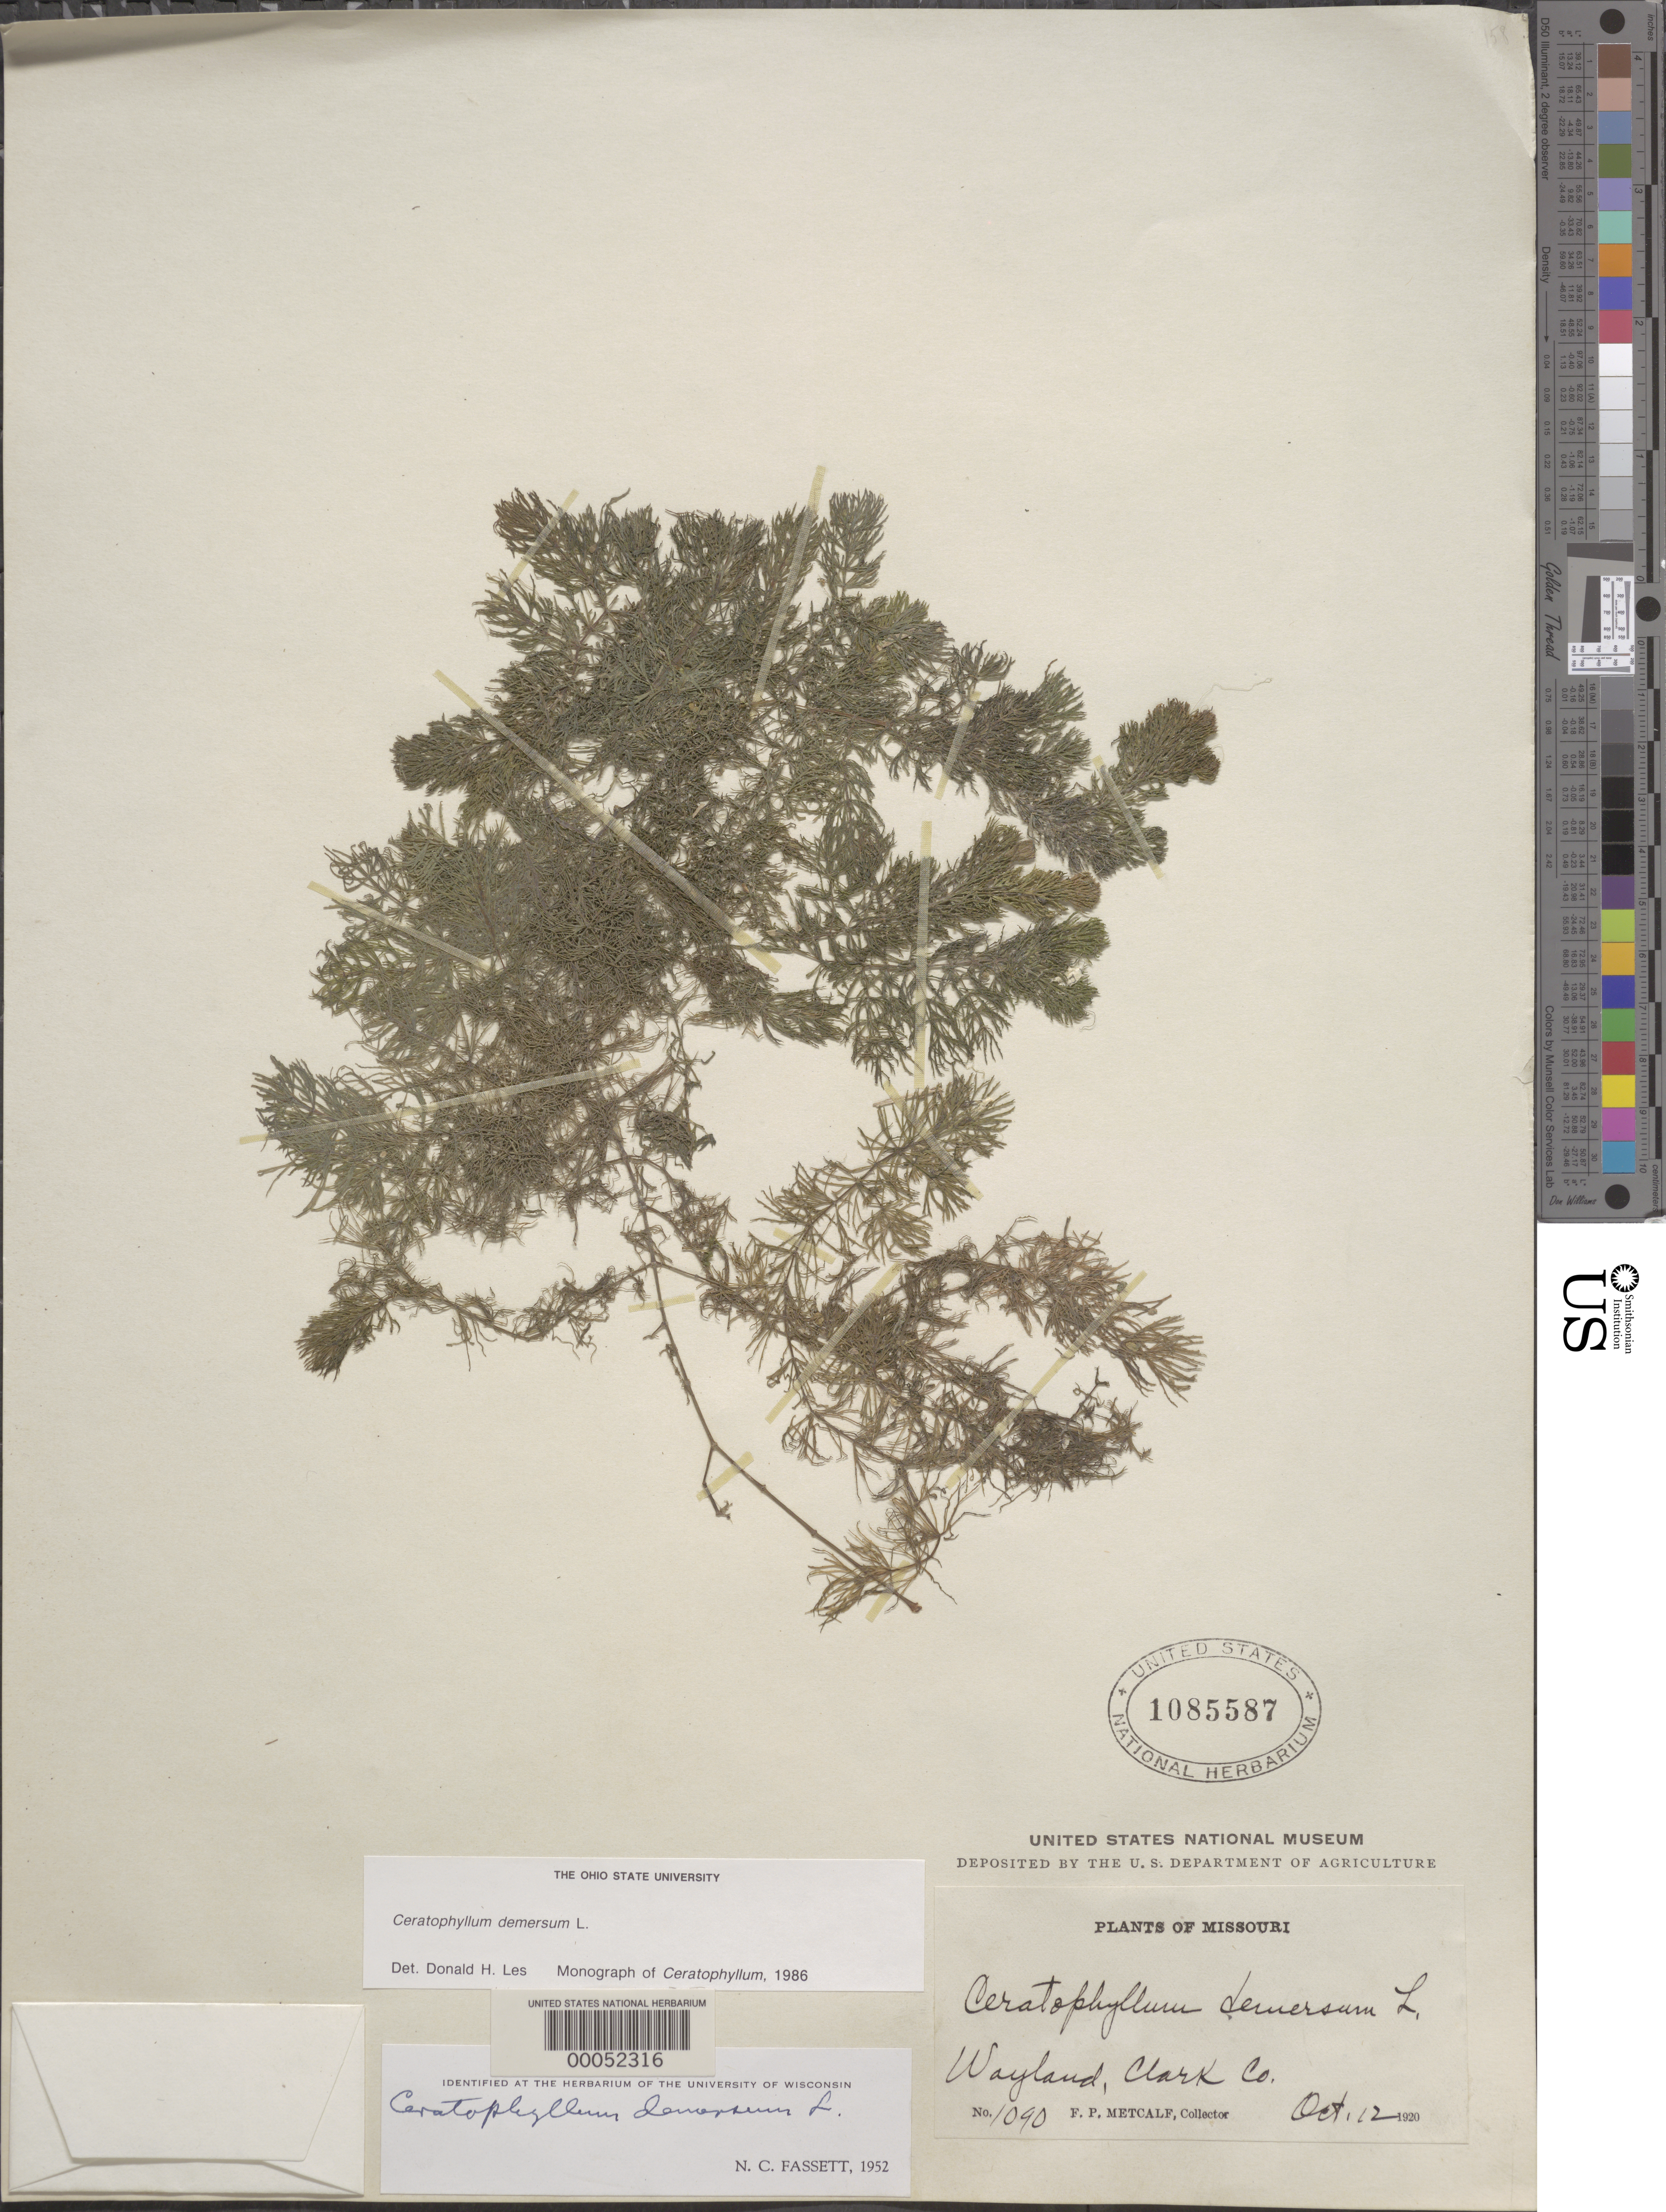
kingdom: Plantae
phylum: Tracheophyta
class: Magnoliopsida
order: Ceratophyllales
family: Ceratophyllaceae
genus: Ceratophyllum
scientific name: Ceratophyllum demersum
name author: L.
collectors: F. P. Metcalf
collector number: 1090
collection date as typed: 12 Oct 1920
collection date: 1920-10-12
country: United States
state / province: Missouri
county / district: Clark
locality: Wayland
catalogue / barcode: US 1085587